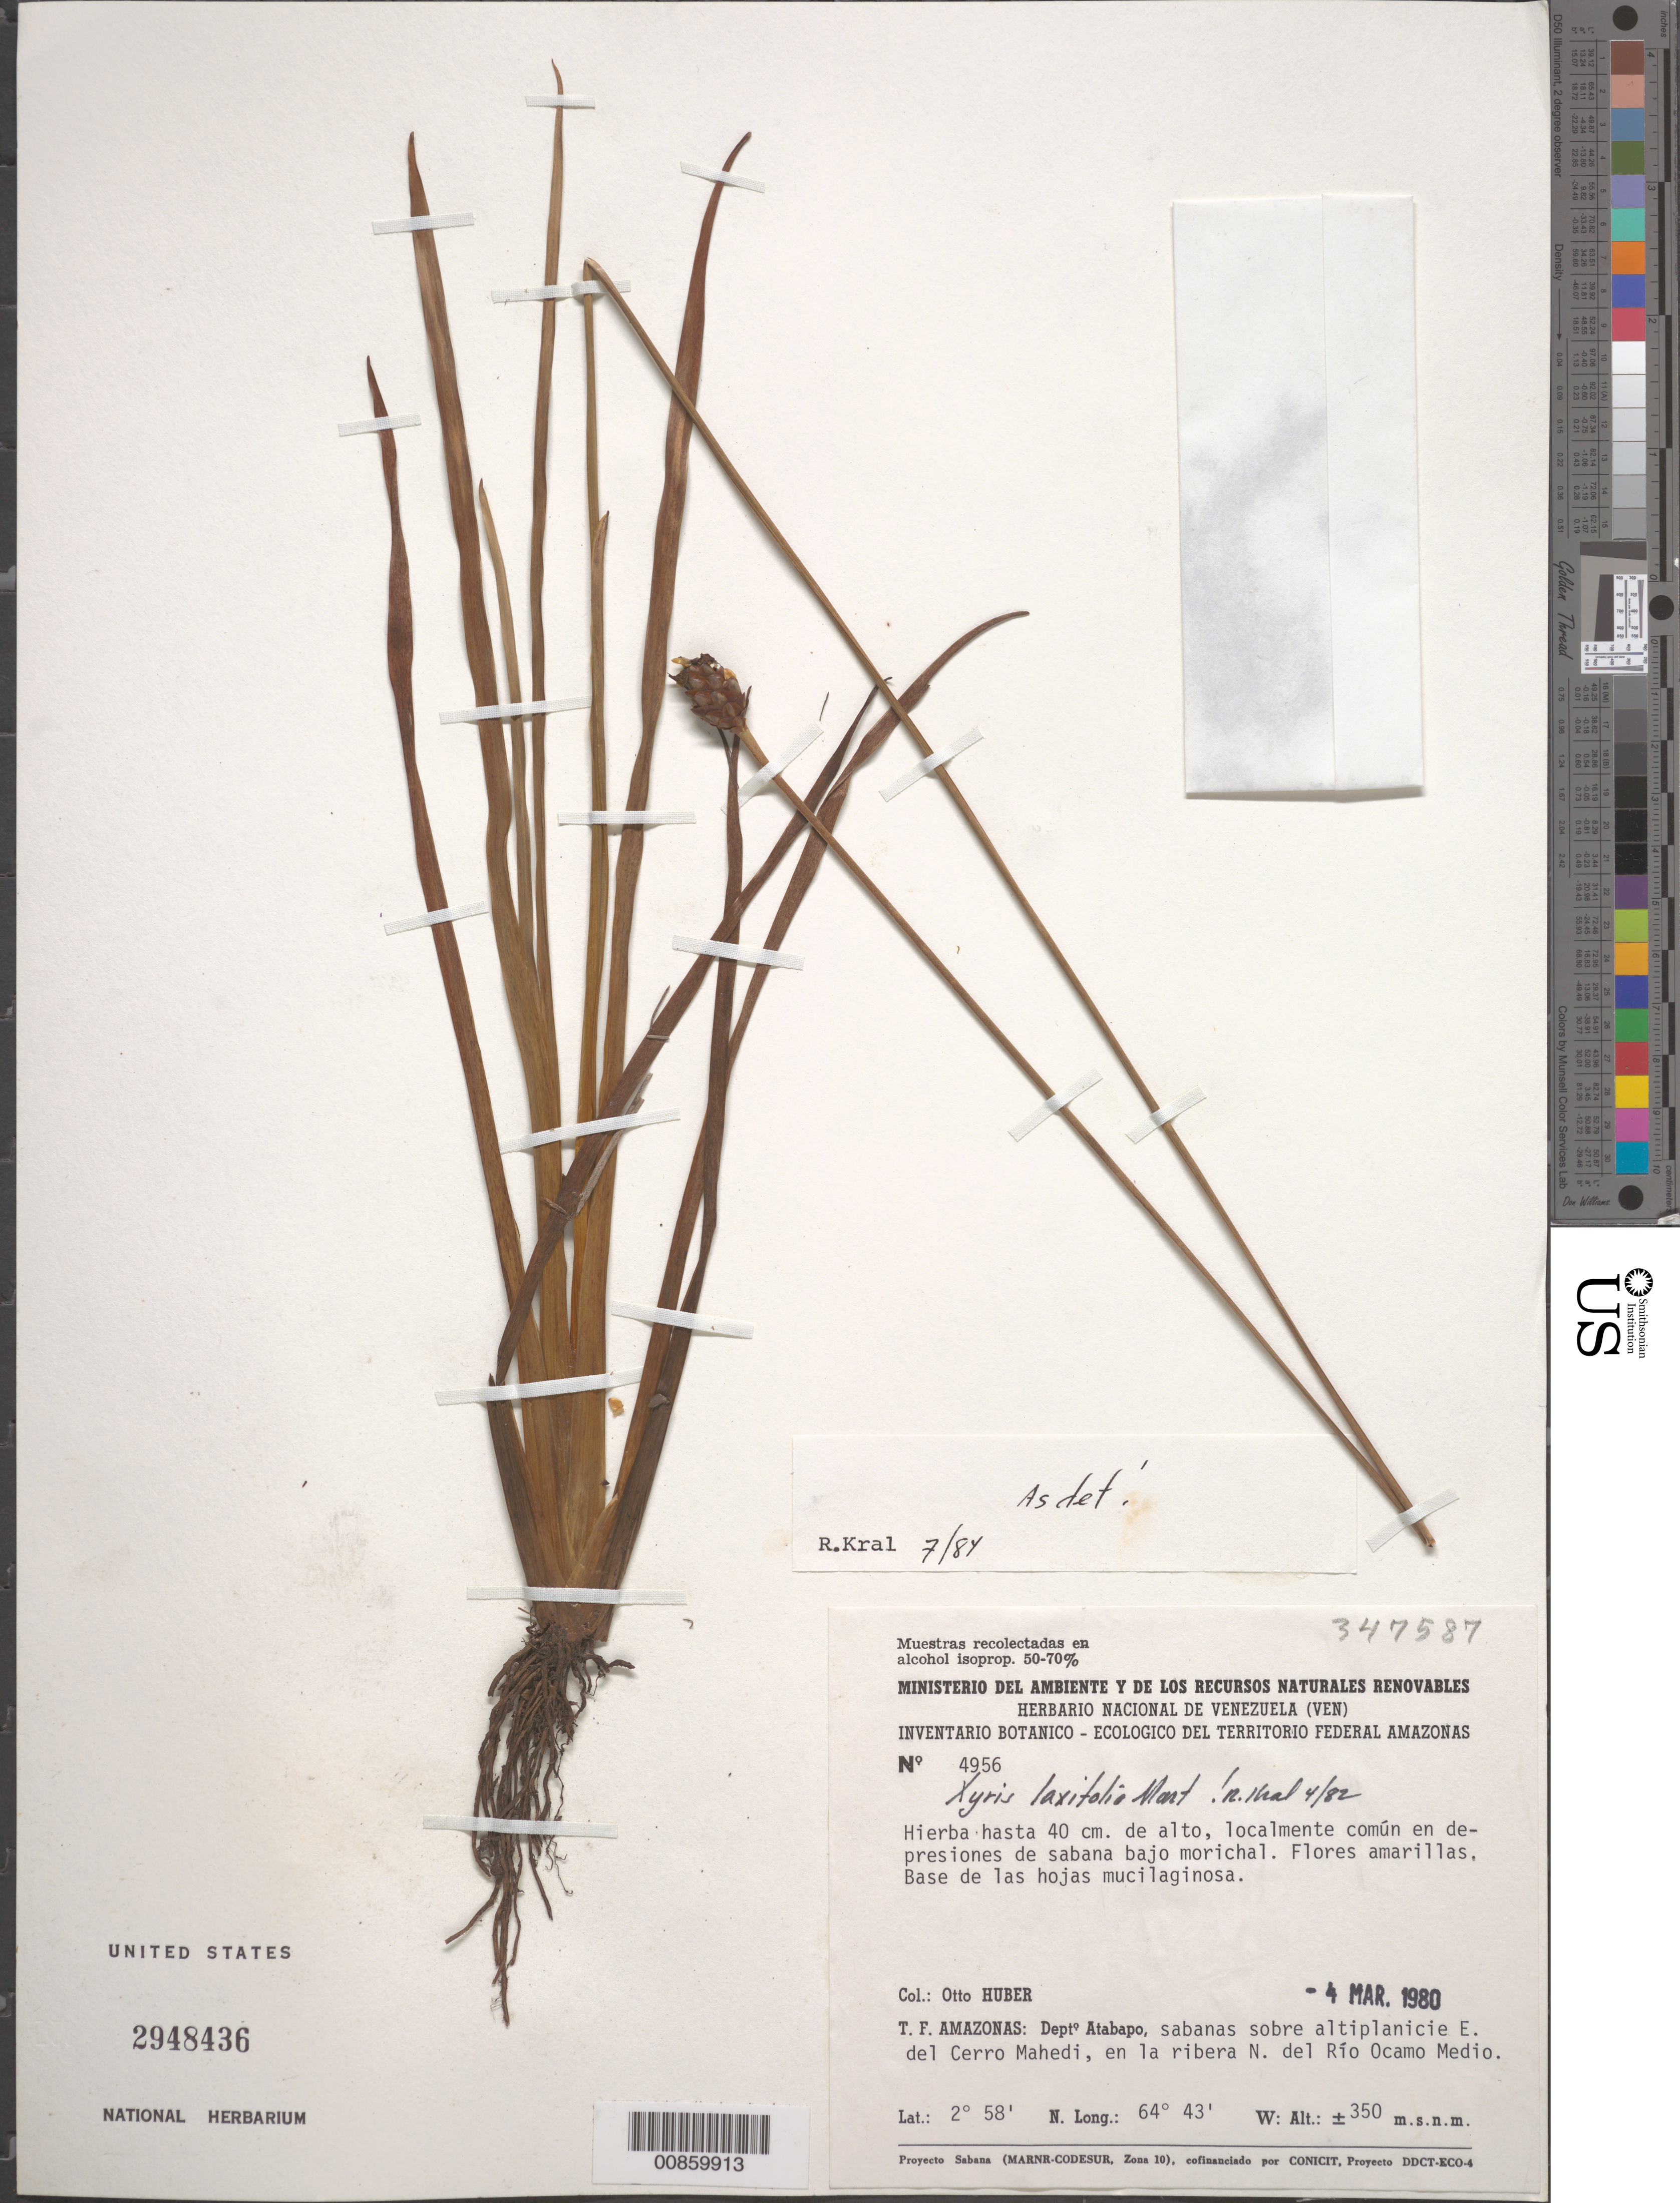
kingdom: Plantae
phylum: Tracheophyta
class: Liliopsida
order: Poales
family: Xyridaceae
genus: Xyris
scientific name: Xyris laxifolia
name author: Mart.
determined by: Kral, Robert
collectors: O. Huber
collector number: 4956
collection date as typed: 4-Mar-80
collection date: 1980-03-04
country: Venezuela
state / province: Amazonas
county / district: Atabapo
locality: Cerro Mahedi, E of ; N del Río Ocamo Medio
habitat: Sabanas sobre altiplanicie; en depresiones de sabana bajo morichal.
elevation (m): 350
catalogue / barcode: US 2948436